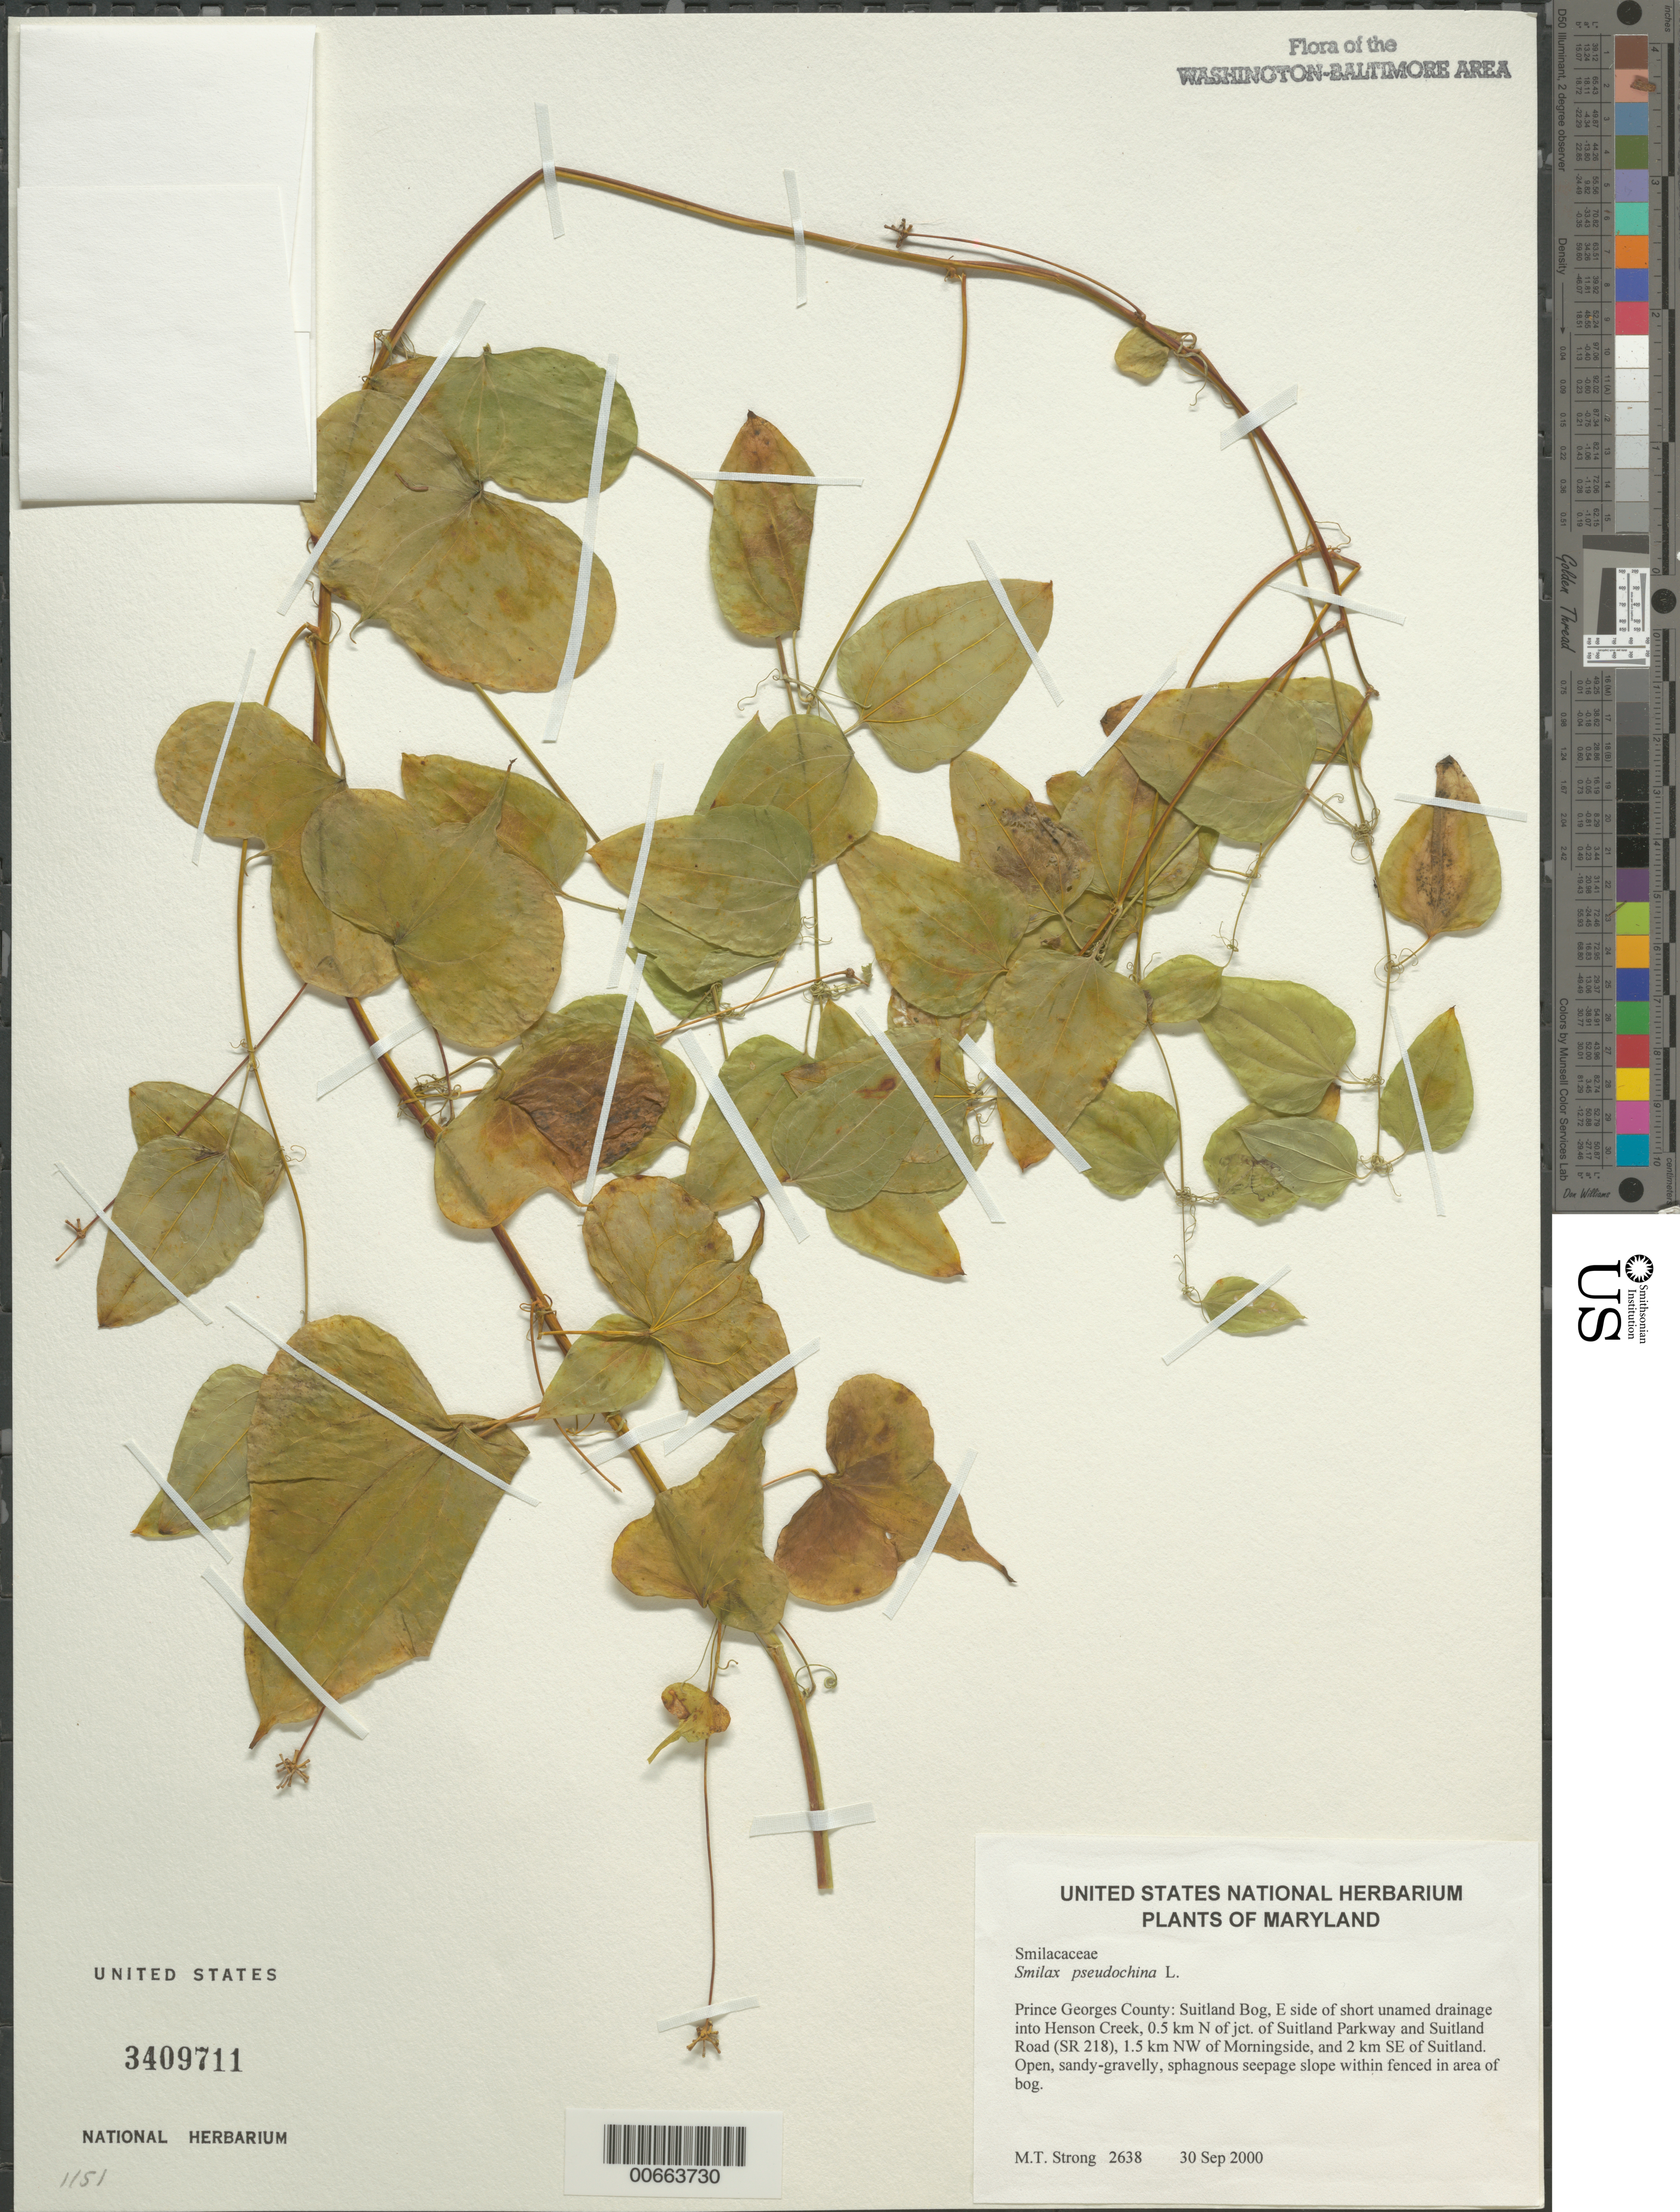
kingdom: Plantae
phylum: Tracheophyta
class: Liliopsida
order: Liliales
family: Smilacaceae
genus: Smilax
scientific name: Smilax pseudochina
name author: L.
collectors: M. T. Strong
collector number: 2638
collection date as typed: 30 Sep 2000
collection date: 2000-09-30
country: United States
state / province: Maryland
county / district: Prince George's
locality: Suitland Bog, E side of short unamed drainage into Henson Creek, 0.5 km N of jct. of Suitland Parkway and Suitland Road (SR 218), 1.5 km NW of Morningside, and 2 km SE of Suitland.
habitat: Open, gravelly, sphagnous seepage slope within fenced in area of bog.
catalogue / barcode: US 3409711